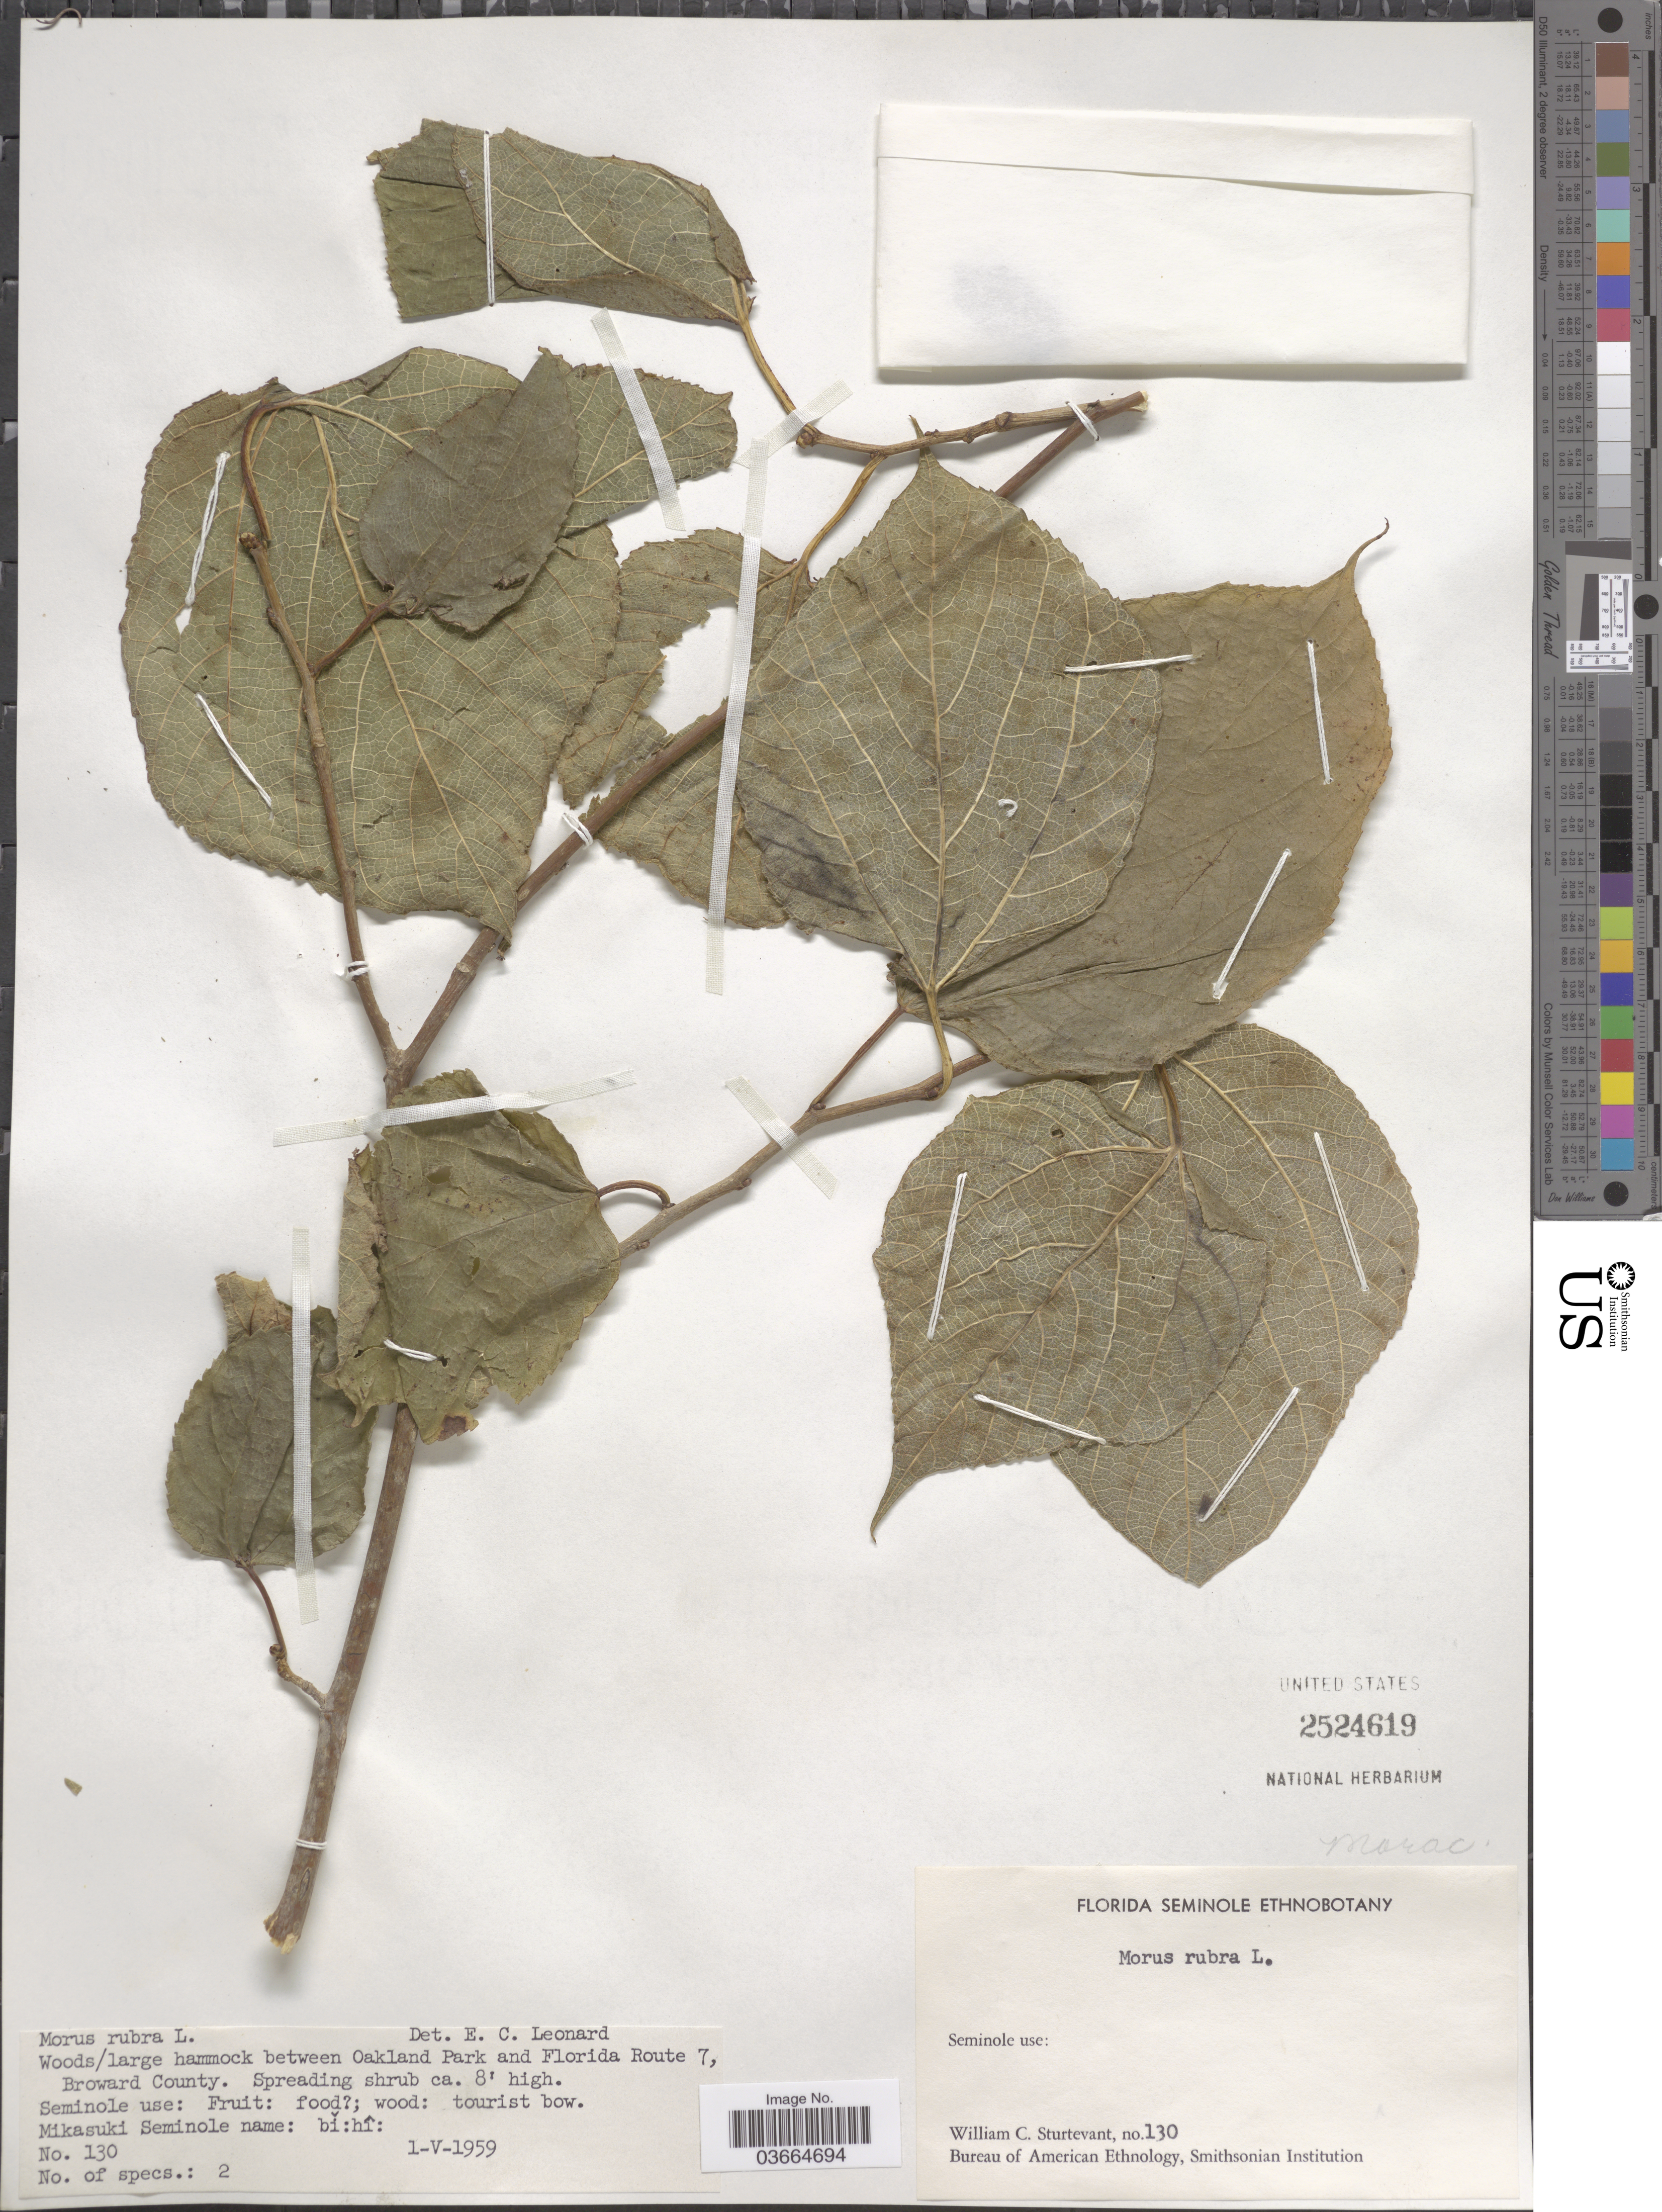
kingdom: Plantae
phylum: Tracheophyta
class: Magnoliopsida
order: Rosales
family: Moraceae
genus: Morus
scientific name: Morus rubra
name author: L.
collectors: W. Sturtevant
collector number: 130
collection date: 1959-05-01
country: United States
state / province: Florida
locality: Woods/ large hammock between Oakland Park and Florida Route 7, Broward County.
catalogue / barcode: US 2524619